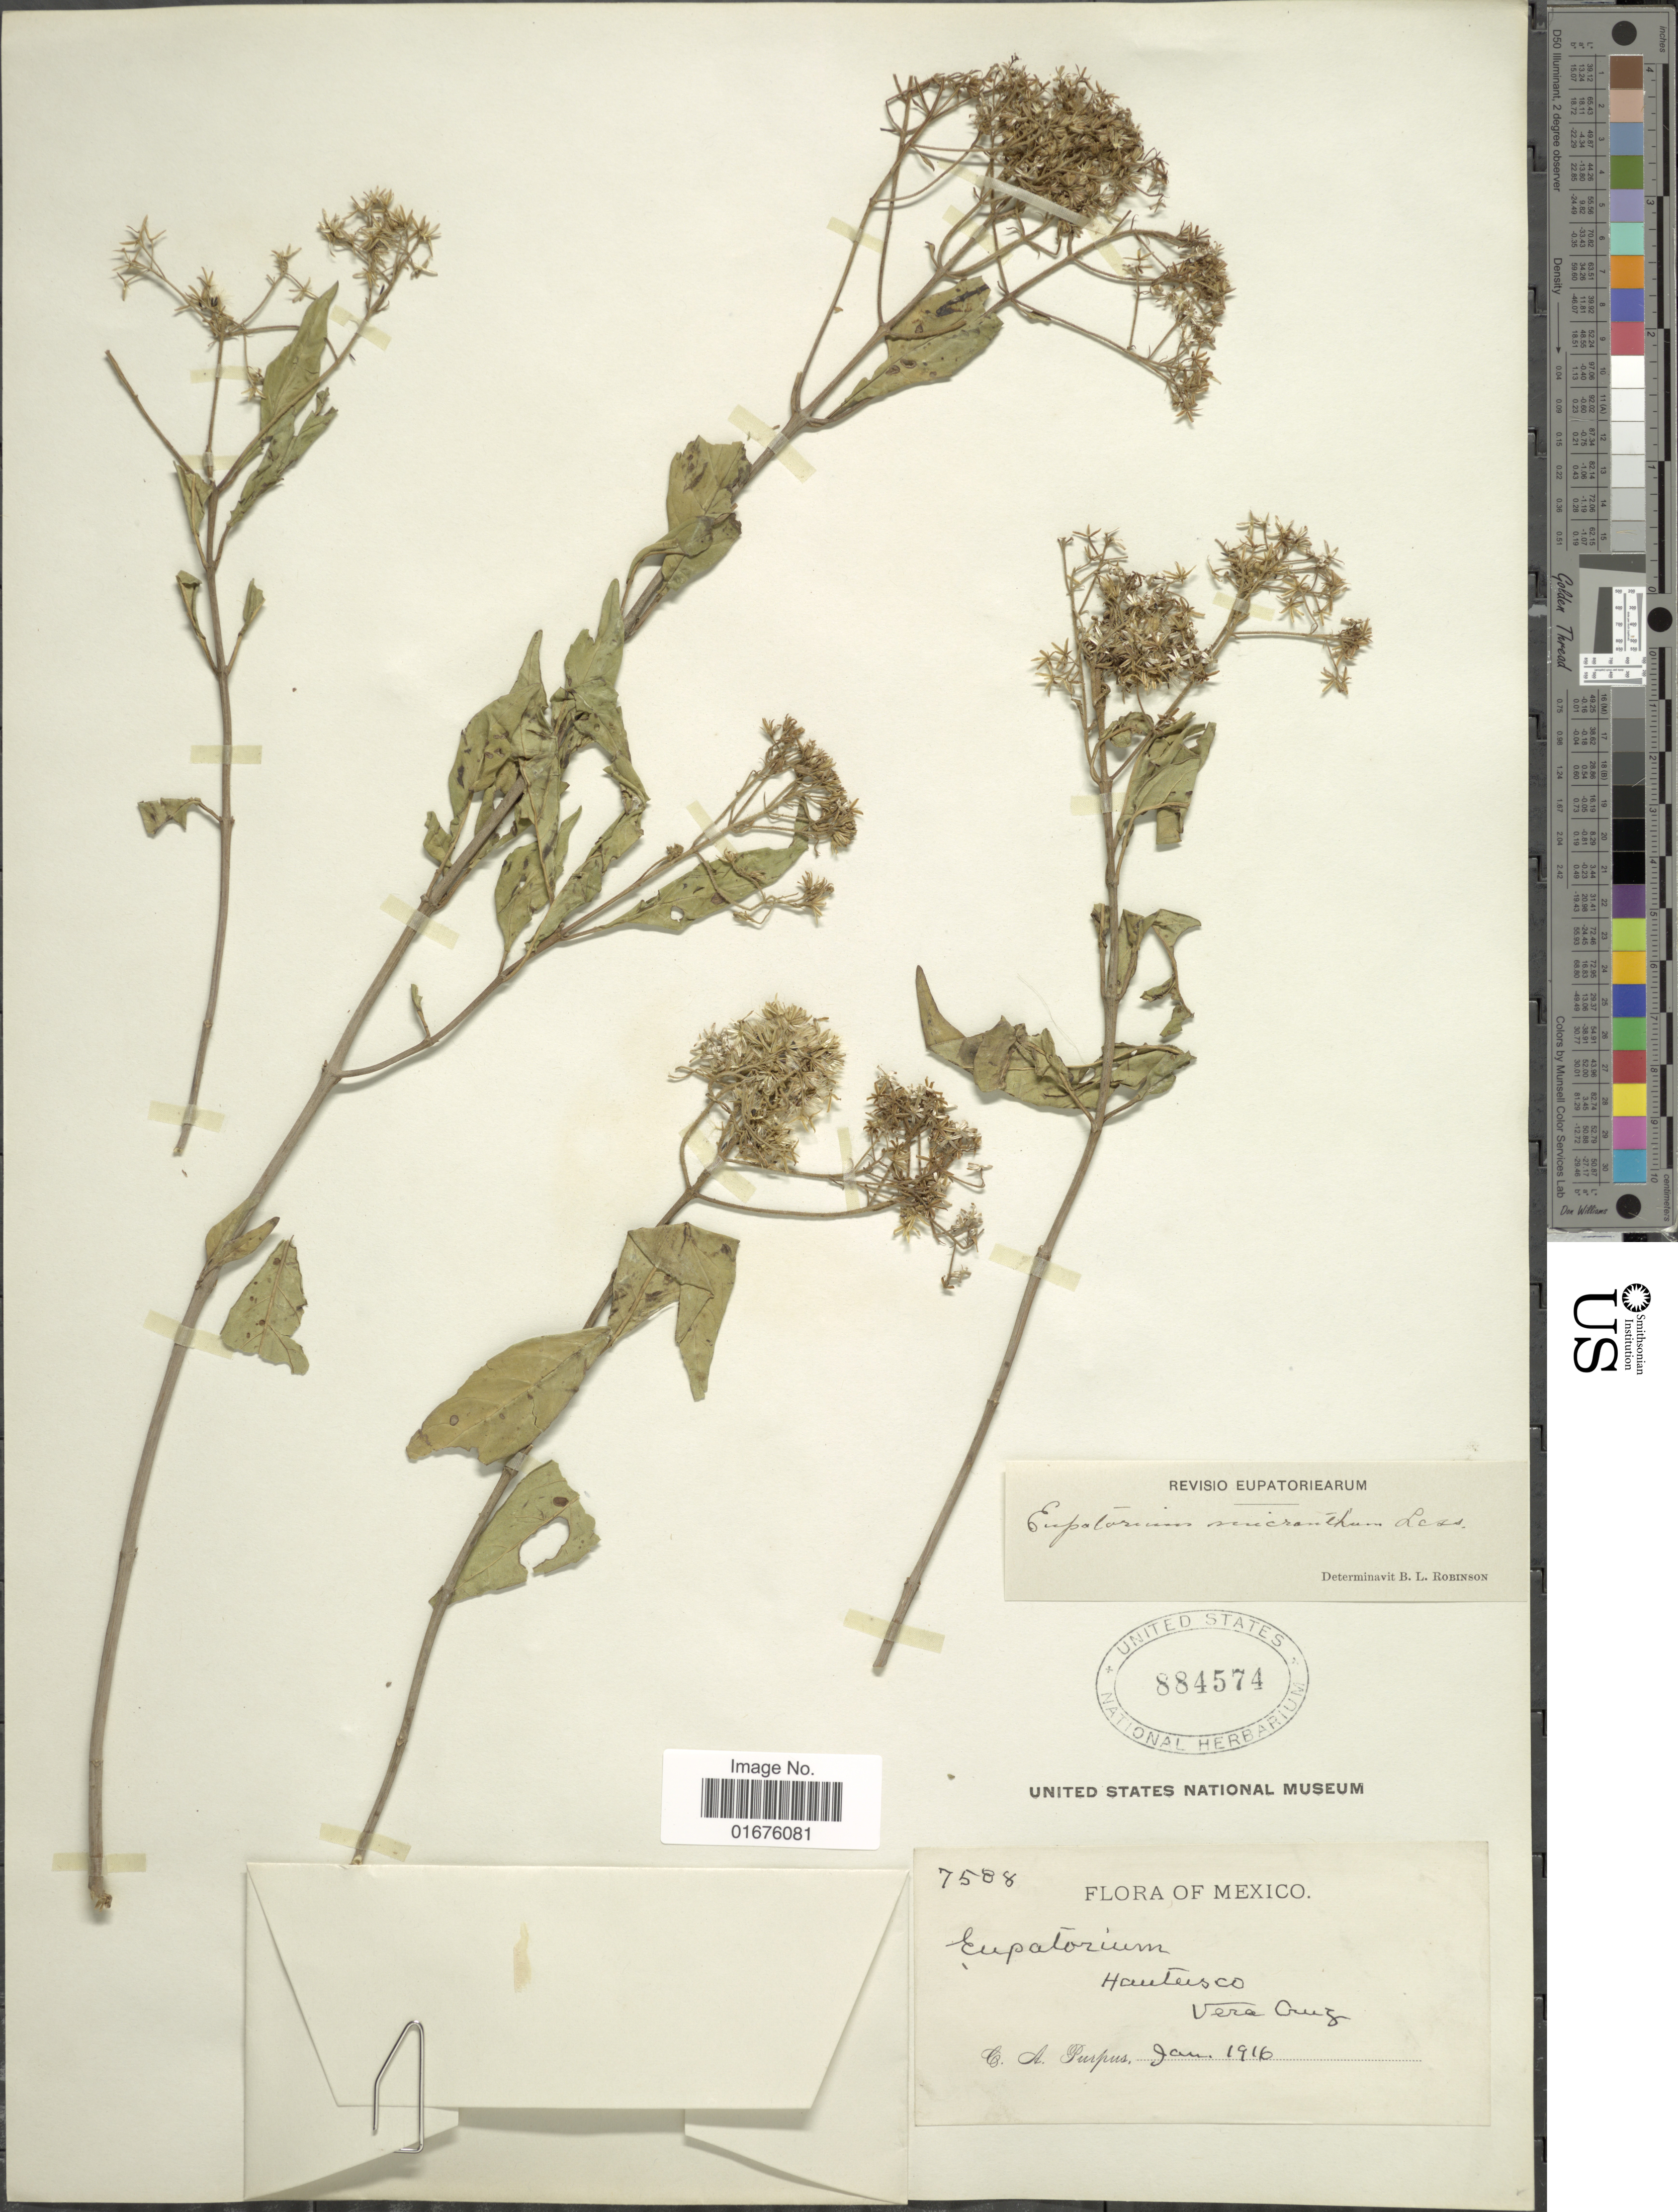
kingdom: Plantae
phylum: Tracheophyta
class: Magnoliopsida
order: Asterales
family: Asteraceae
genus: Ageratina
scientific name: Ageratina ligustrina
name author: (DC.) R.M. King & H. Rob.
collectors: C. A. Purpus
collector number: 7588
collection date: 1916-01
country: Mexico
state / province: Veracruz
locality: Hautusco, Vera Cruz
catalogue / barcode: US 884574